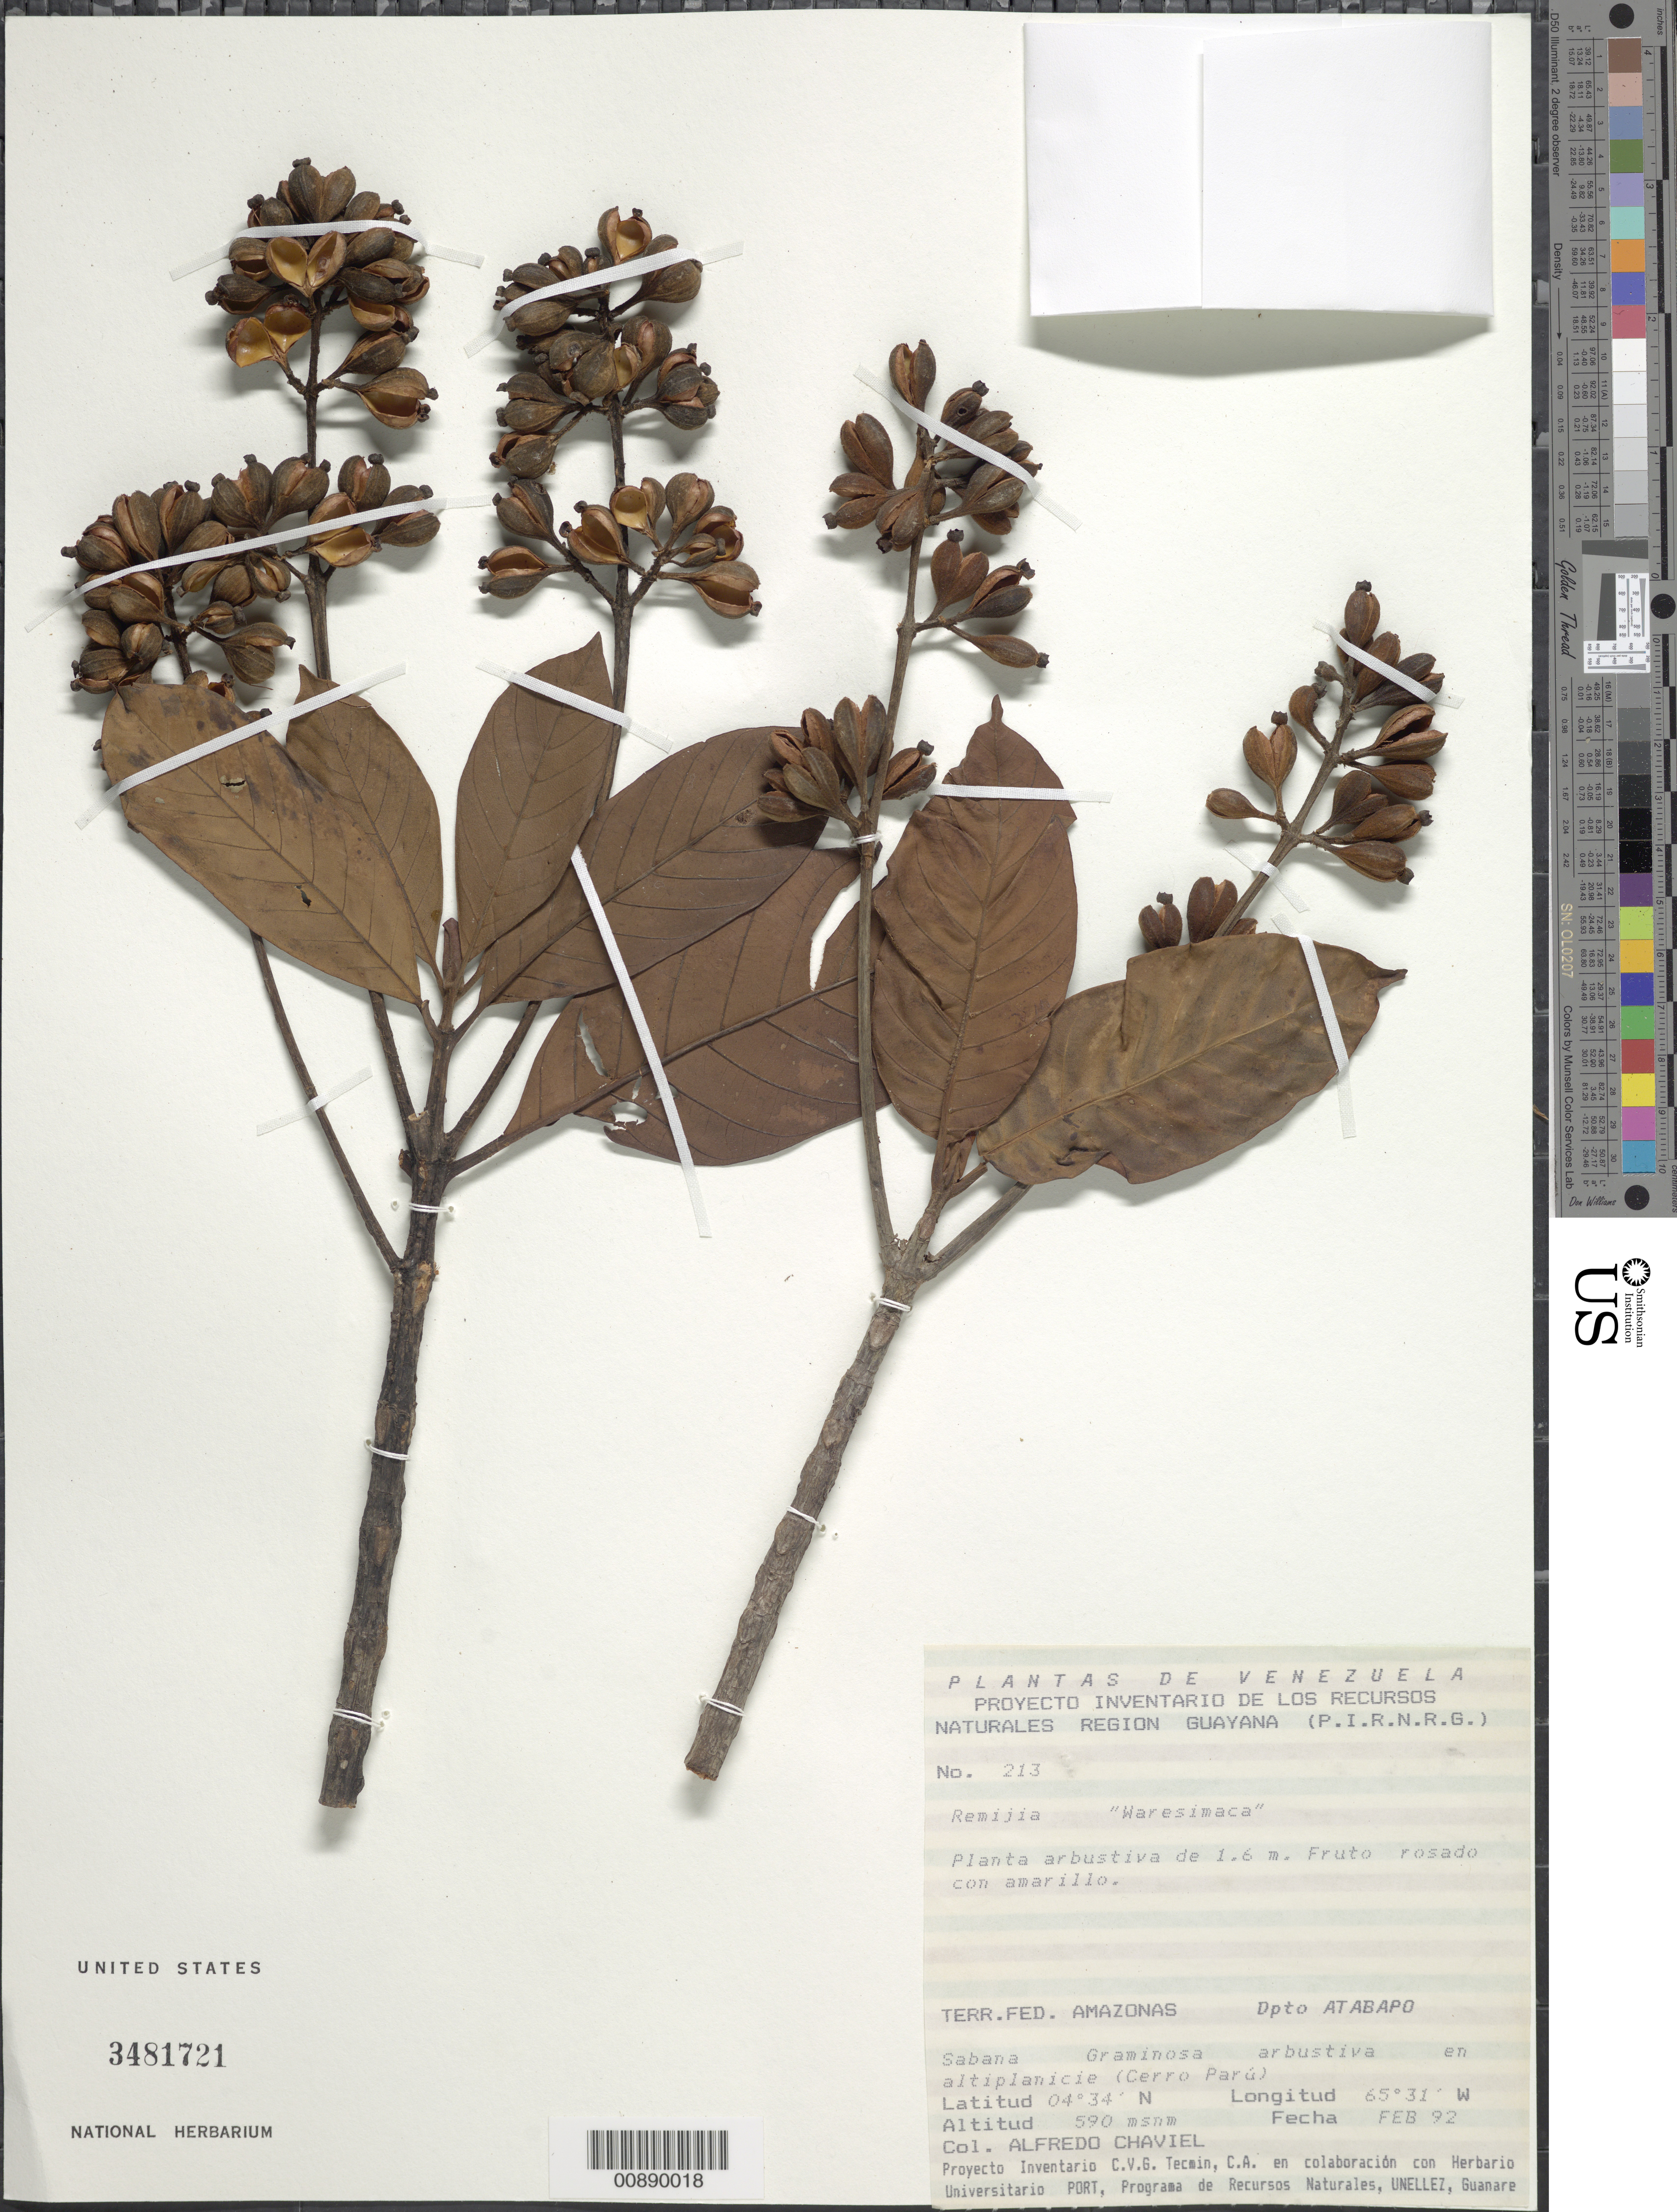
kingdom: Plantae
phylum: Tracheophyta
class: Magnoliopsida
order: Gentianales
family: Rubiaceae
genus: Remijia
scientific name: Remijia sp.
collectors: A. Chaviel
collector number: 213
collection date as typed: Feb-92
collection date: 1992-02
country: Venezuela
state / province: Amazonas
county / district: Atabapo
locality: Cerro Parú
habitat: Sabana graminosa arbustiva en altiplanicie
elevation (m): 590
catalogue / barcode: US 3481721